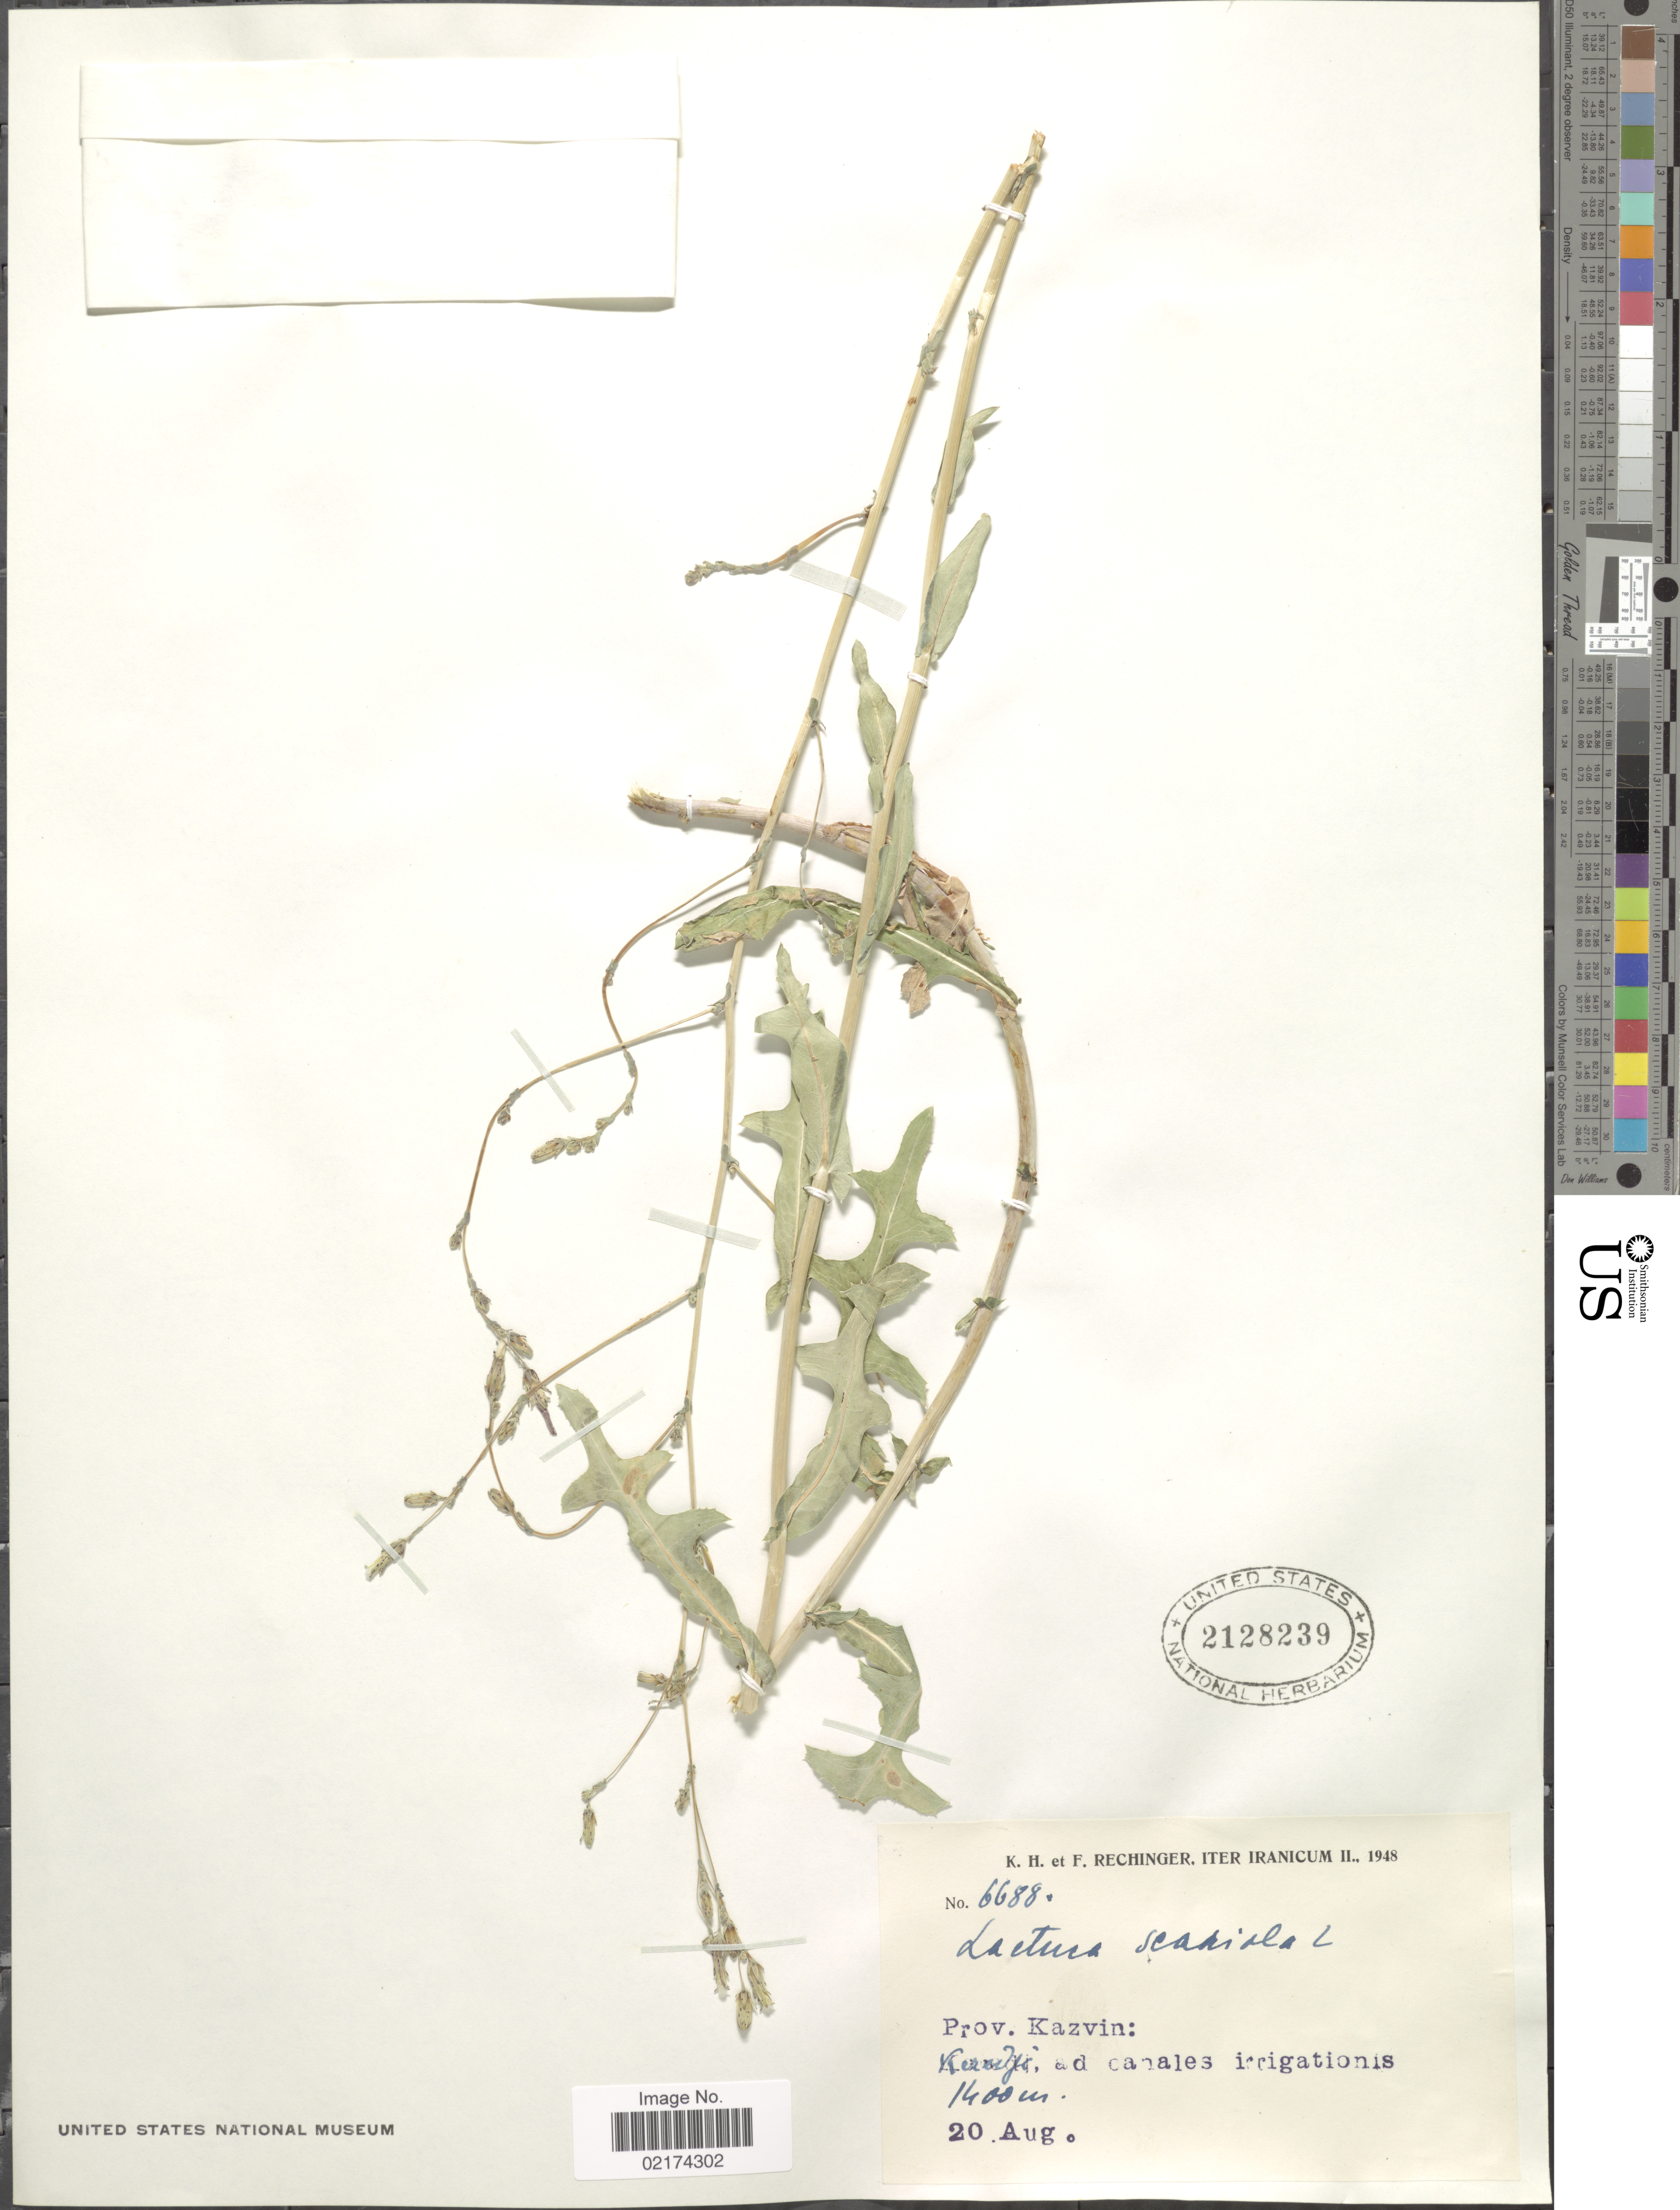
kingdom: Plantae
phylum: Tracheophyta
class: Magnoliopsida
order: Asterales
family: Asteraceae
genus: Lactuca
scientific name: Lactuca serriola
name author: L.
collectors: K. H. Rechinger & F. Rechinger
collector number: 6688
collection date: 1948-08-20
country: Iran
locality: Prov. Kazvin, Keredje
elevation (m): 1400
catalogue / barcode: US 2128239